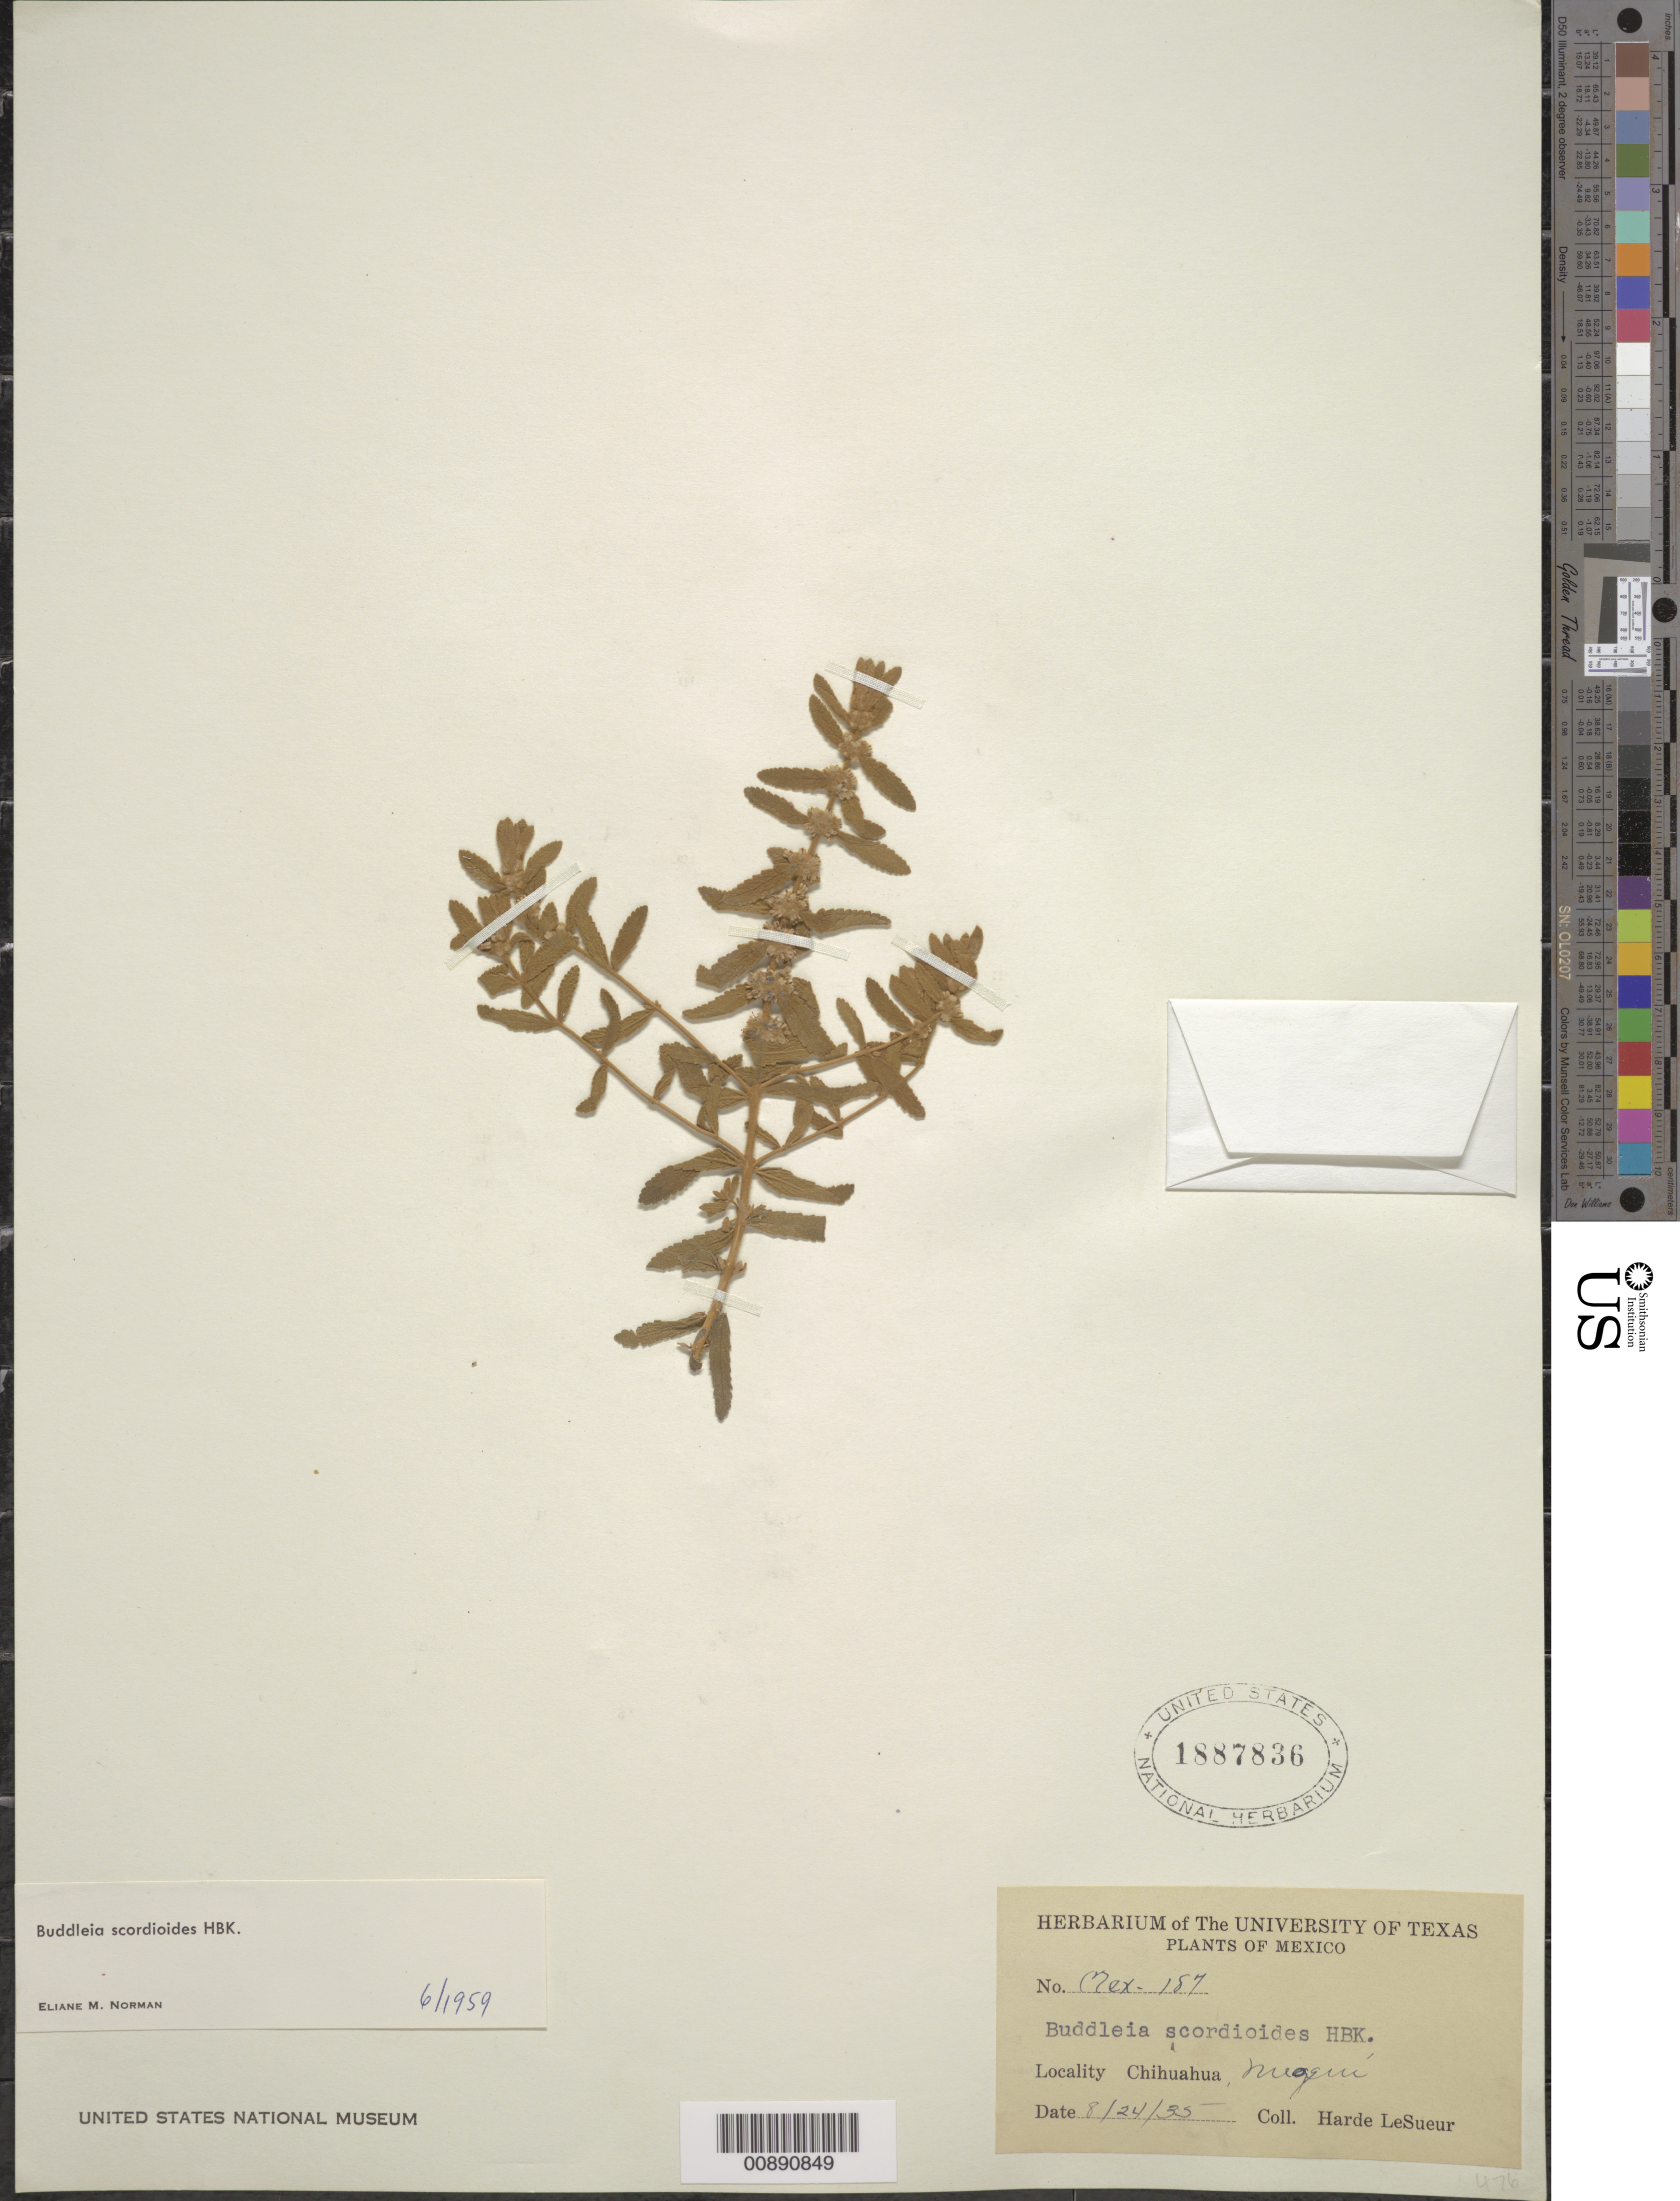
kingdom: Plantae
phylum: Tracheophyta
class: Magnoliopsida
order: Lamiales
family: Scrophulariaceae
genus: Buddleja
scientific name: Buddleja scordioides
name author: Kunth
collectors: D. H. LeSueur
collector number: Mex - 187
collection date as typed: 24 Aug 1935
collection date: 1935-08-24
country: Mexico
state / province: Chihuahua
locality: Meoqui, Chihuahua.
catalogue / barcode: US 1887836